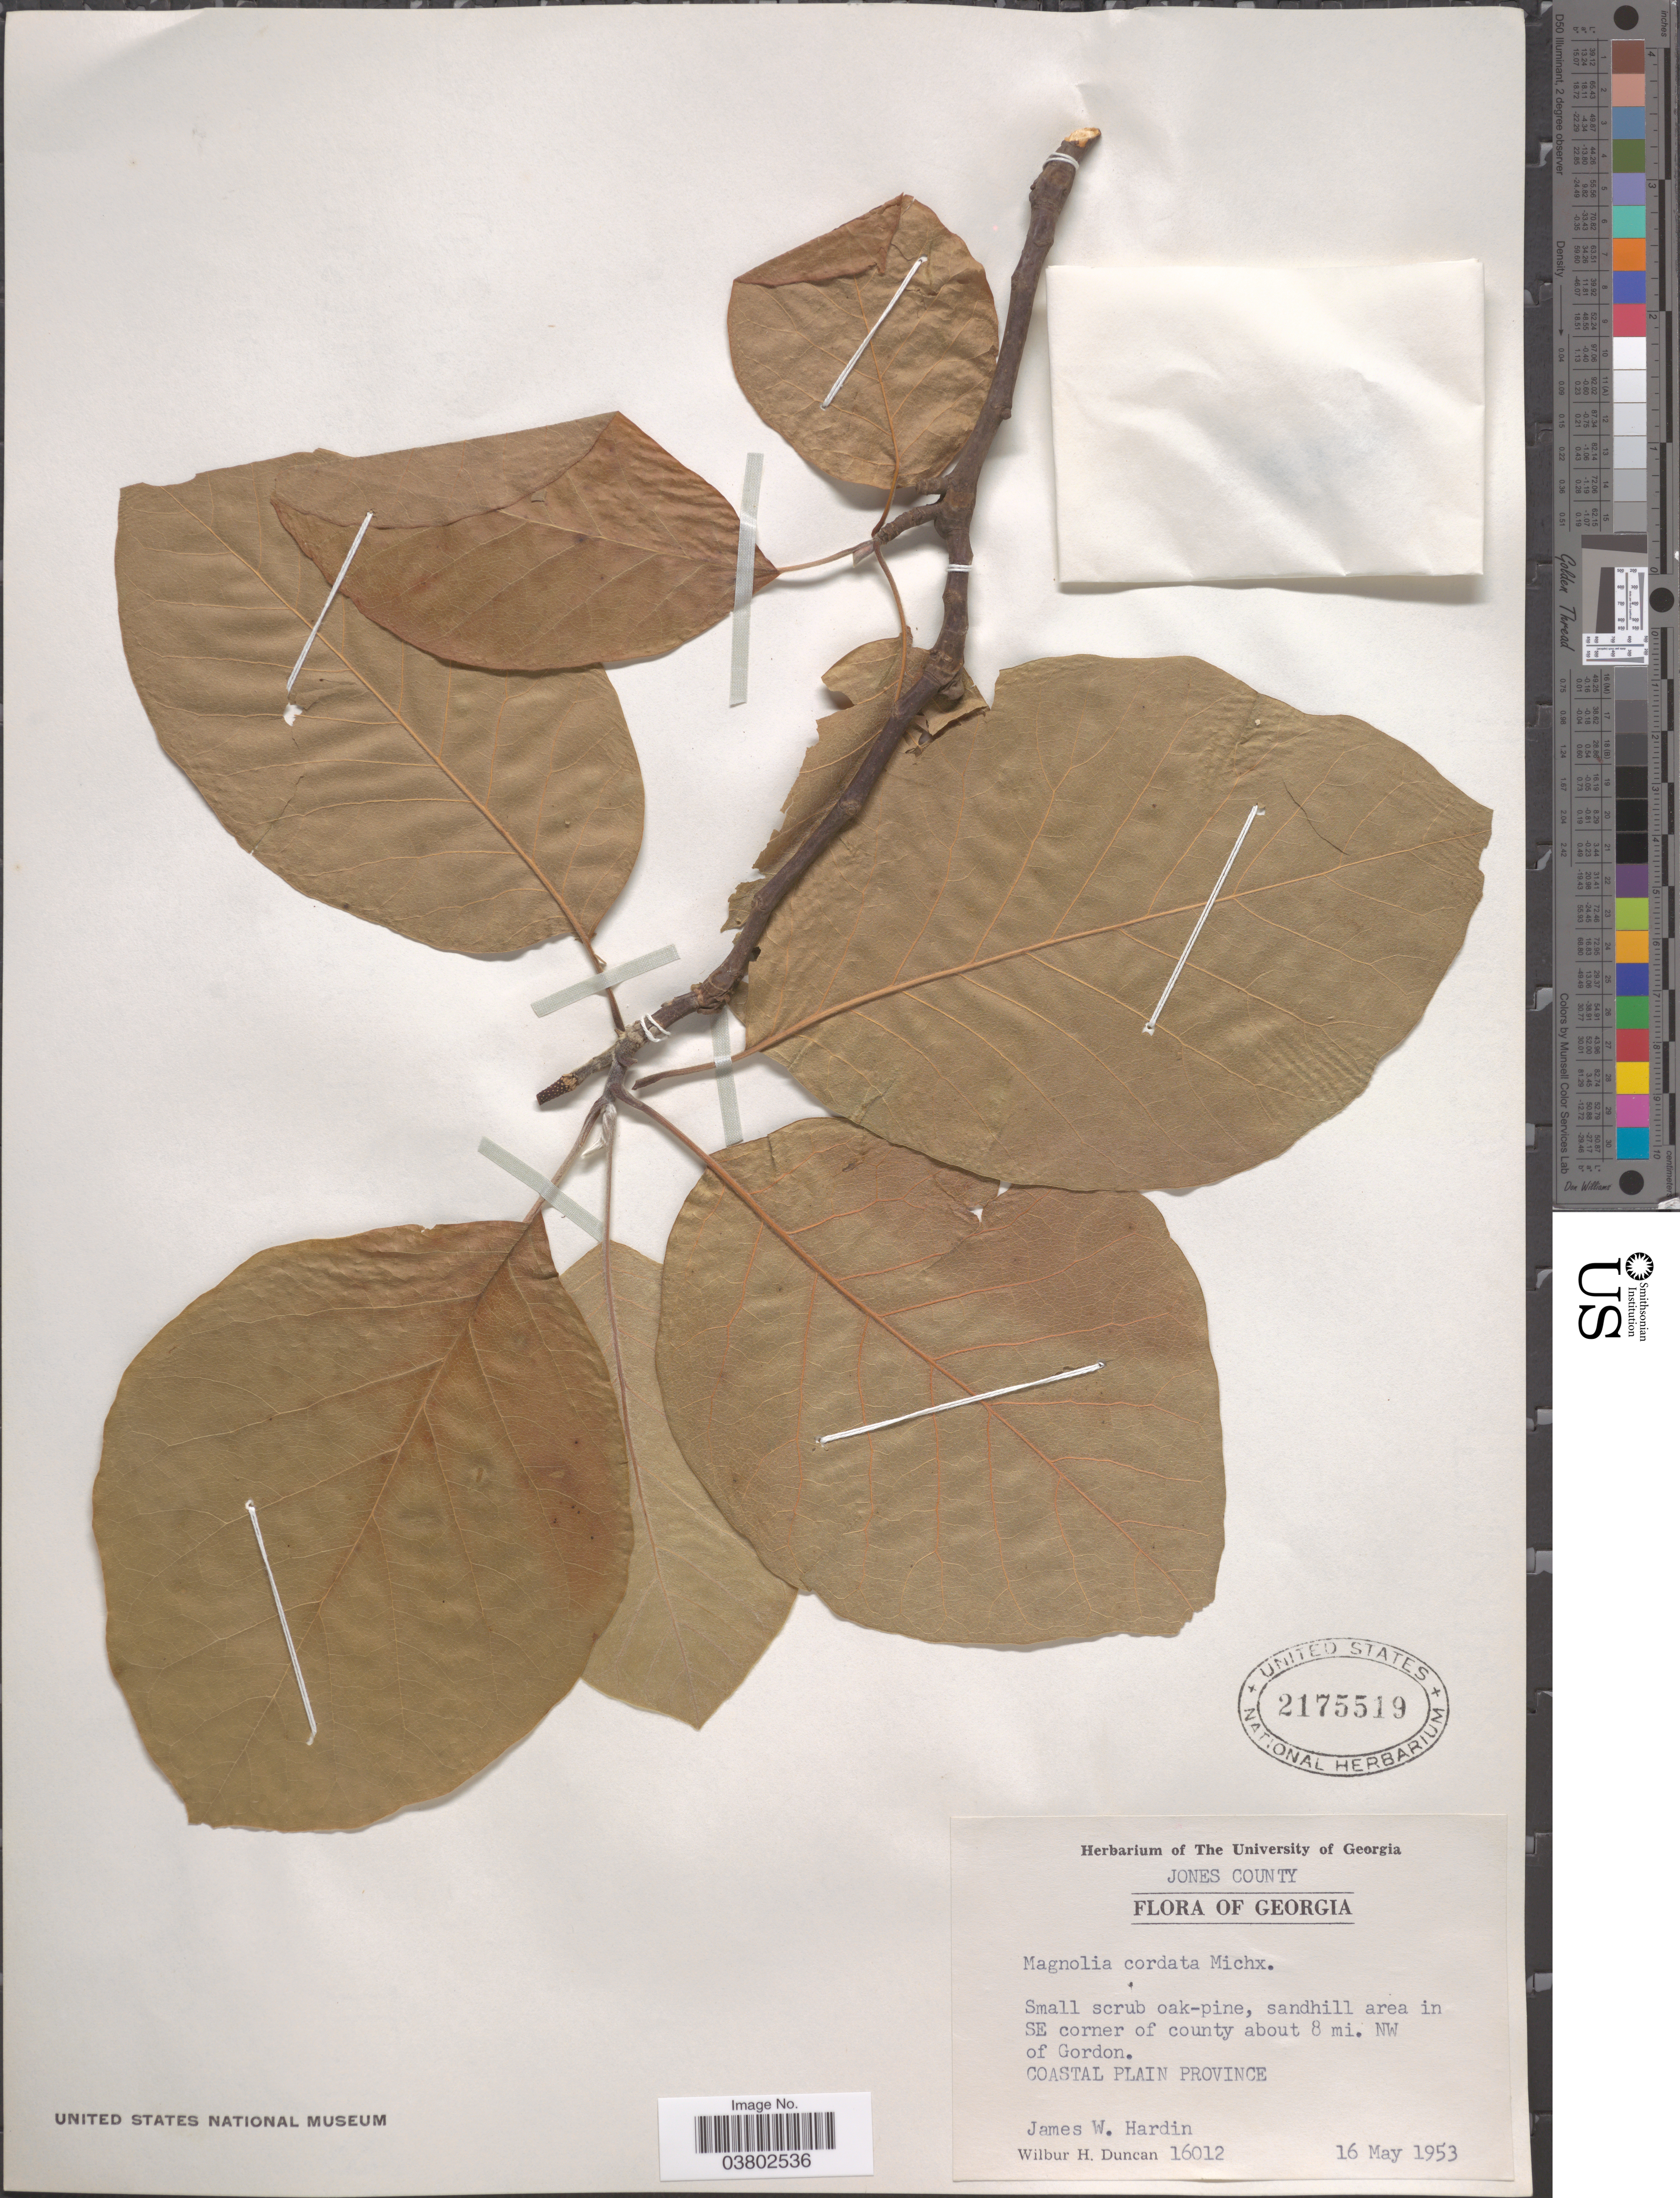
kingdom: Plantae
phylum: Tracheophyta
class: Magnoliopsida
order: Magnoliales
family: Magnoliaceae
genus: Magnolia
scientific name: Magnolia cordata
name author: Michx.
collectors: J. W. Hardin & W. H. Duncan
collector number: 16012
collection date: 1953-05-16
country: United States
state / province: Georgia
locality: Jones County. SE corner of county about 8 mi. NW of Gordon. Coastal Plain Province.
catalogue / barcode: US 2175519